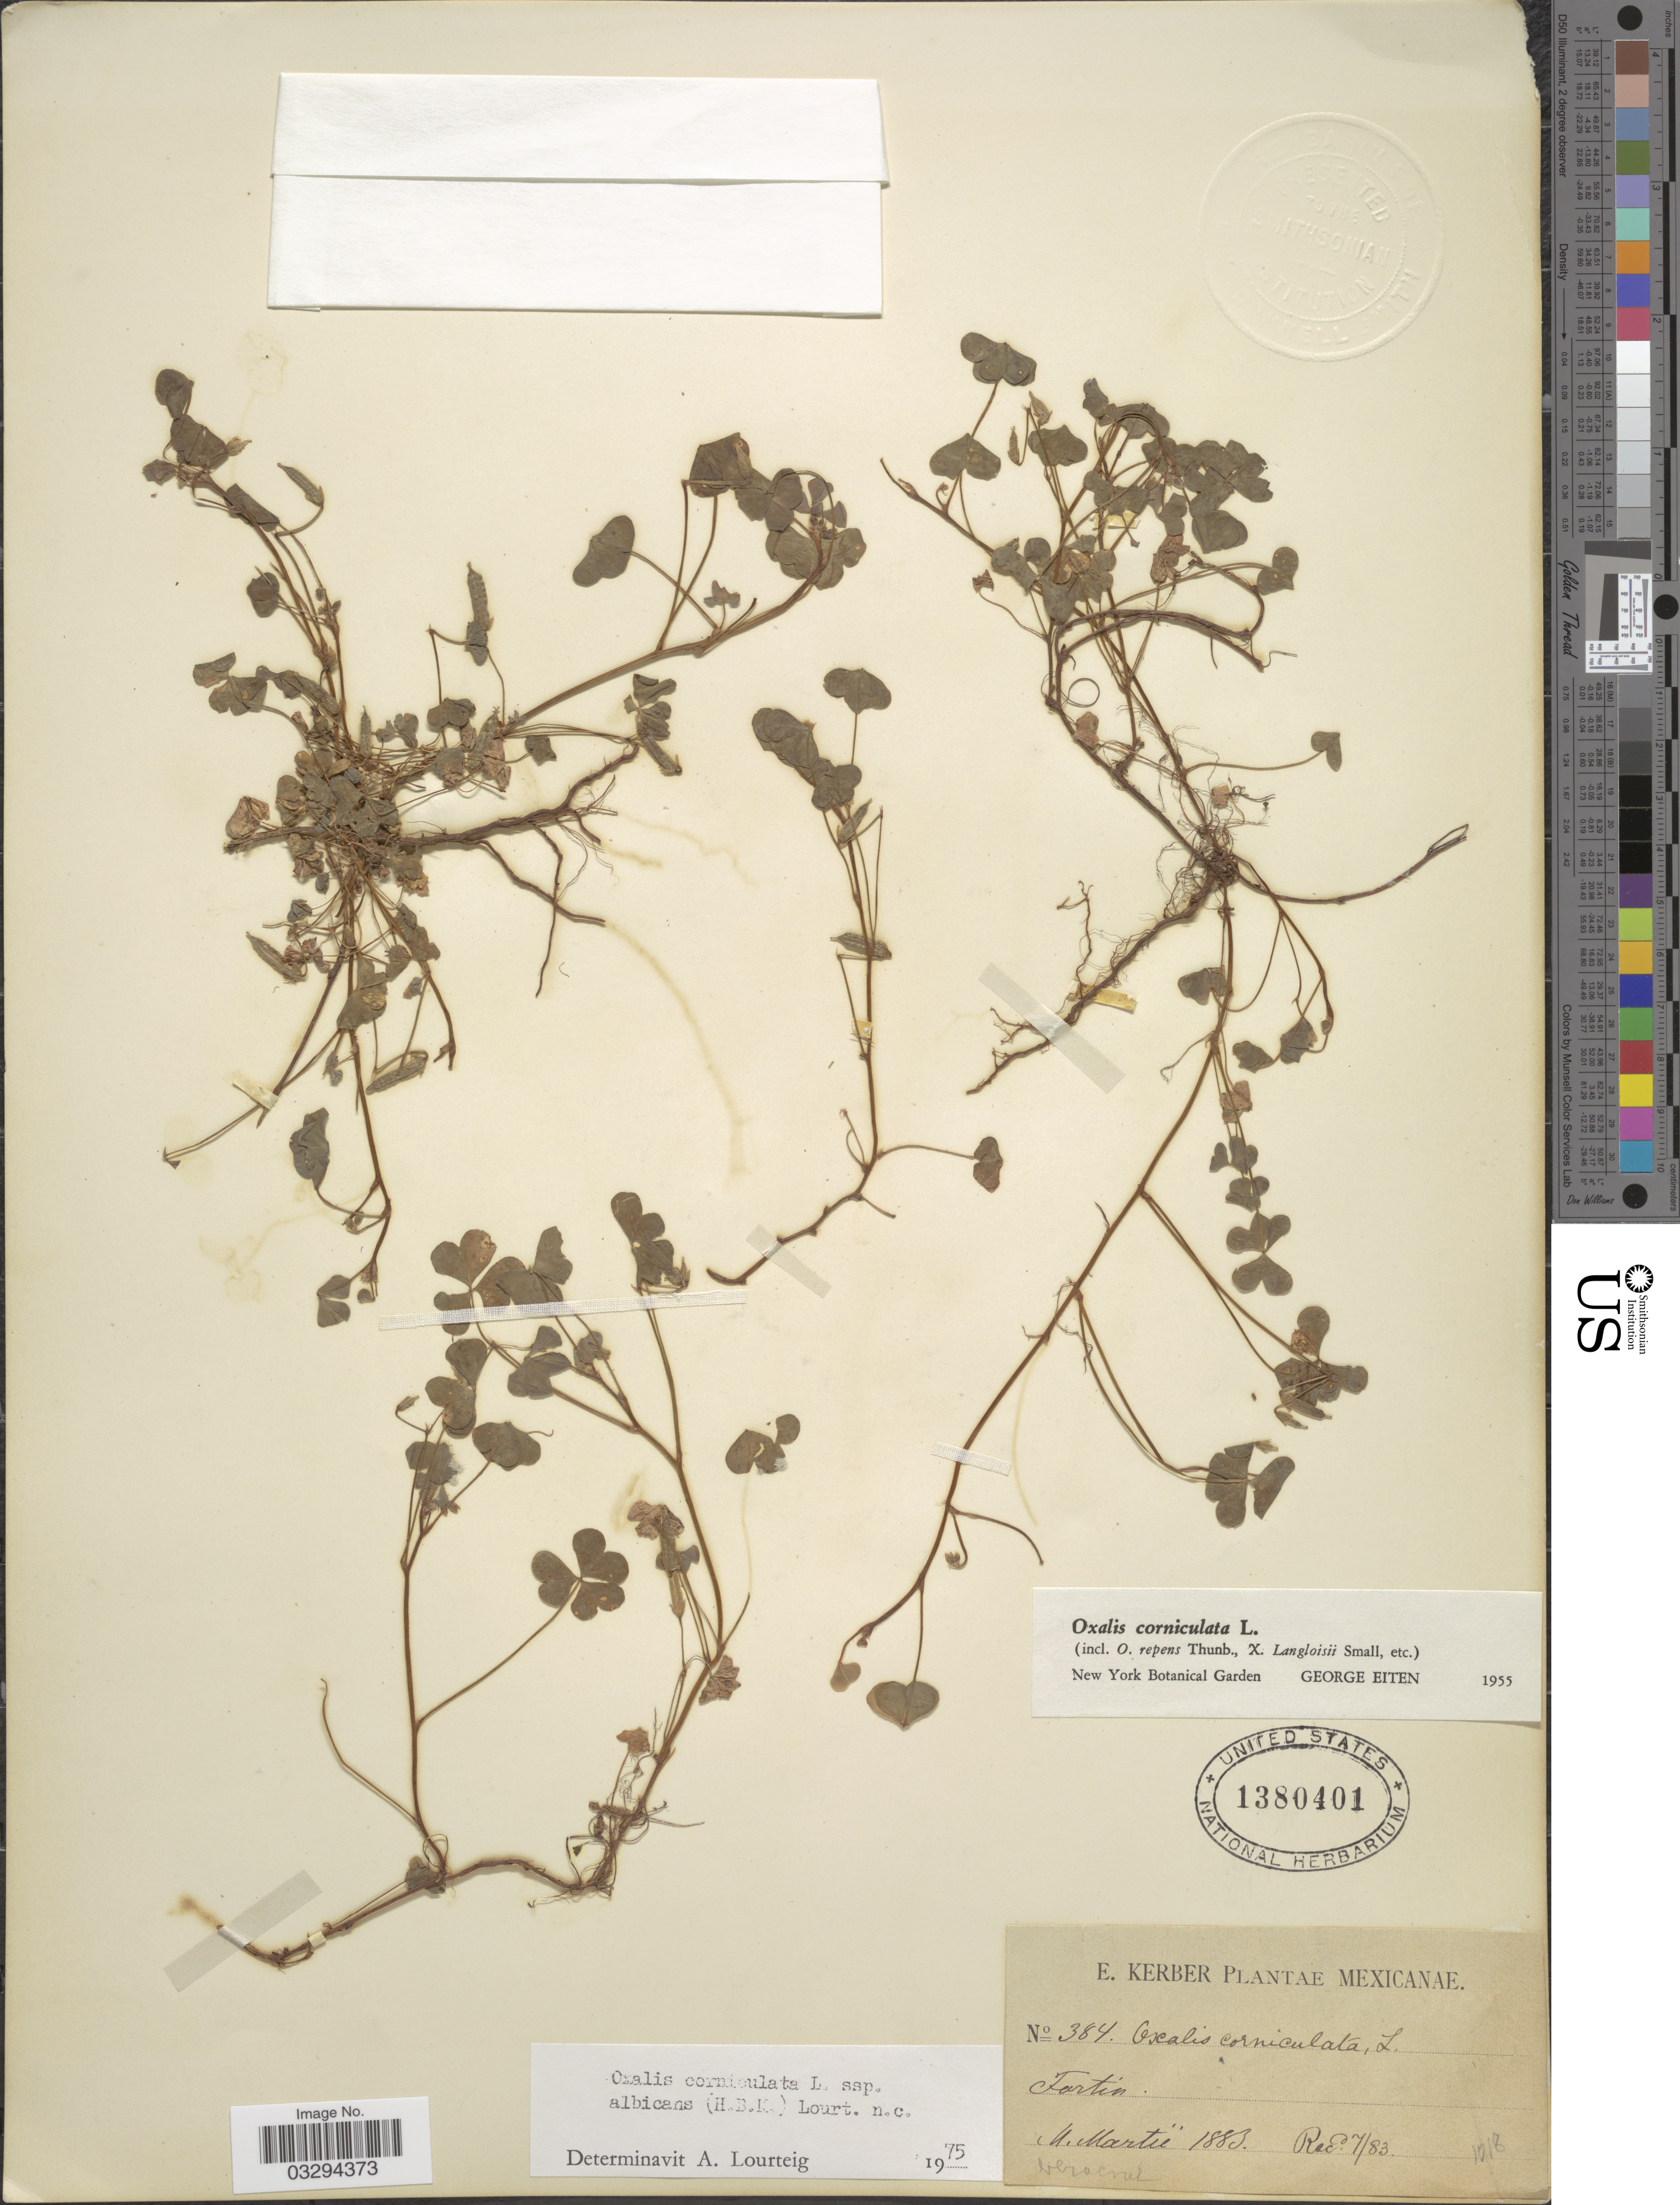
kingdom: Plantae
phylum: Tracheophyta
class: Magnoliopsida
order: Oxalidales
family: Oxalidaceae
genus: Oxalis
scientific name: Oxalis corniculata subsp. albicans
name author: (Kunth) Lourteig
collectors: M. Martië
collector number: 384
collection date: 1883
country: Mexico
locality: Fortín.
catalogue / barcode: US 1380401